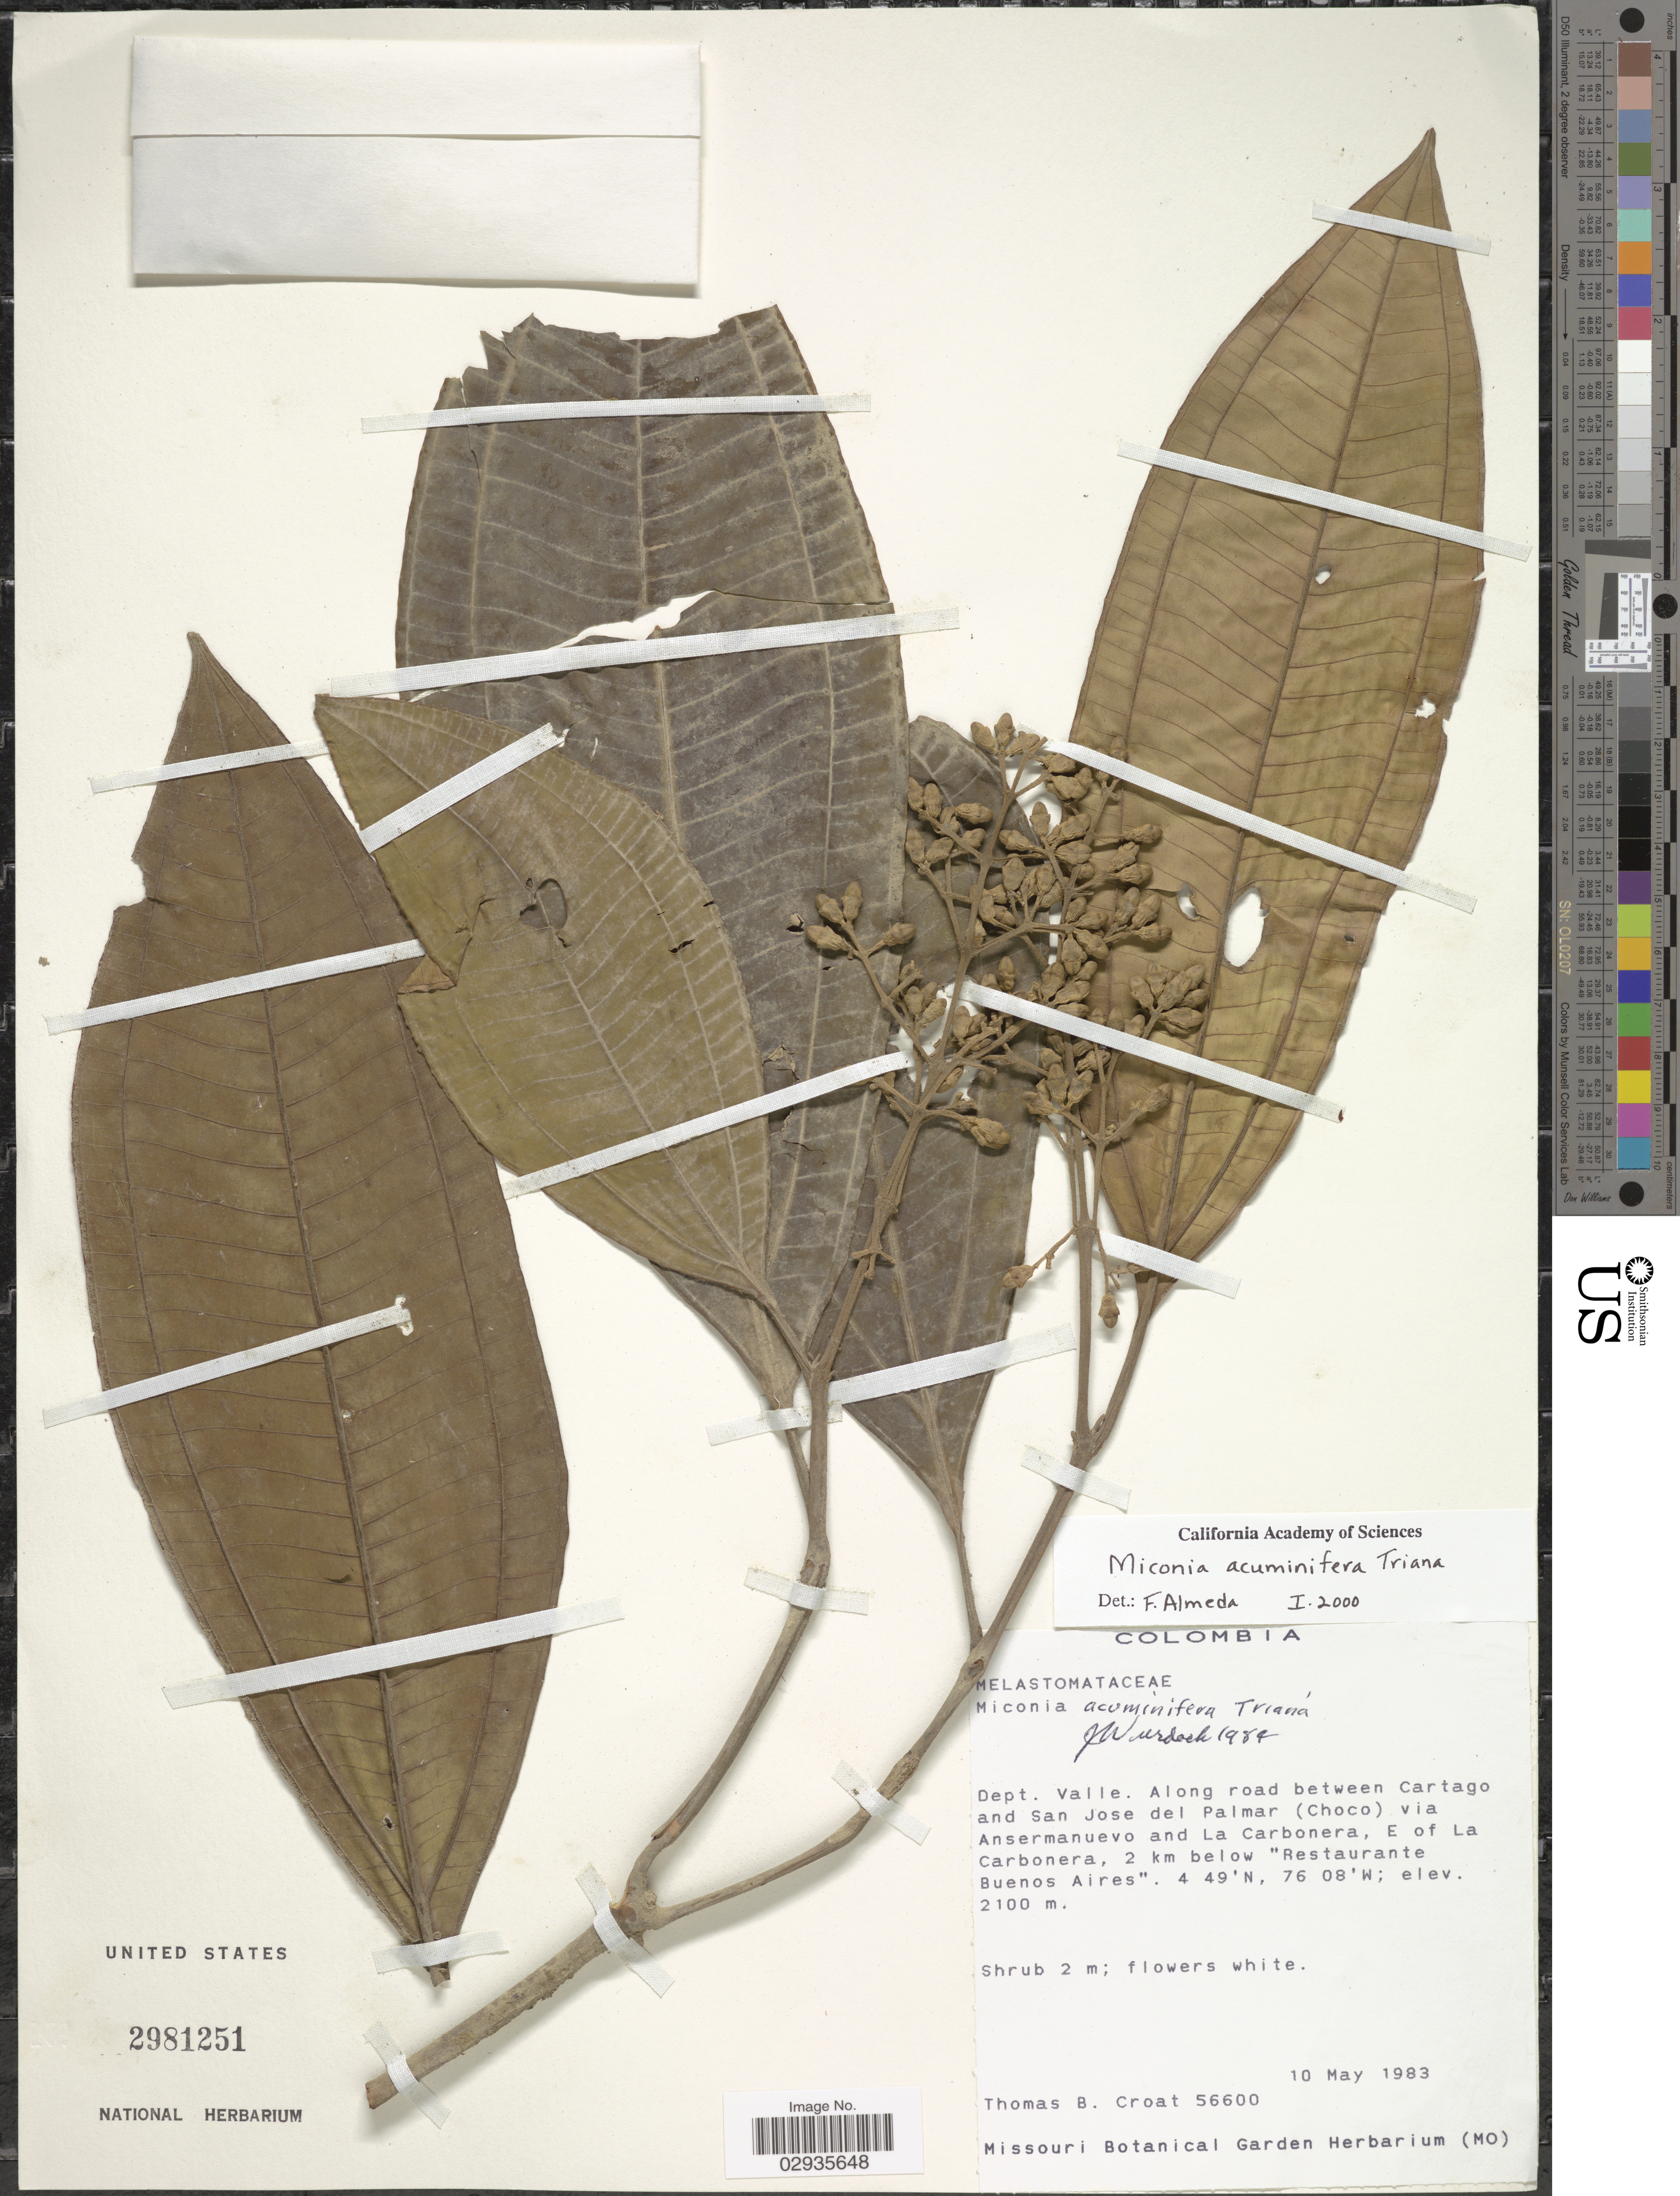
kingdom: Plantae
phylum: Tracheophyta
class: Magnoliopsida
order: Myrtales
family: Melastomataceae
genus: Miconia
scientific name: Miconia acuminifera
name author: Triana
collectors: T. B. Croat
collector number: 56600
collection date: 1983-05-10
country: Colombia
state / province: Valle del Cauca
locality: Dept. Valle. Along road between Cartago and San Jose del Palmar (Choco) via Ansermanuevo and La Carbonera, E of La Carbonera, 2 km below "Restaurante Buenos Aires".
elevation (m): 2100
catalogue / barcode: US 2981251